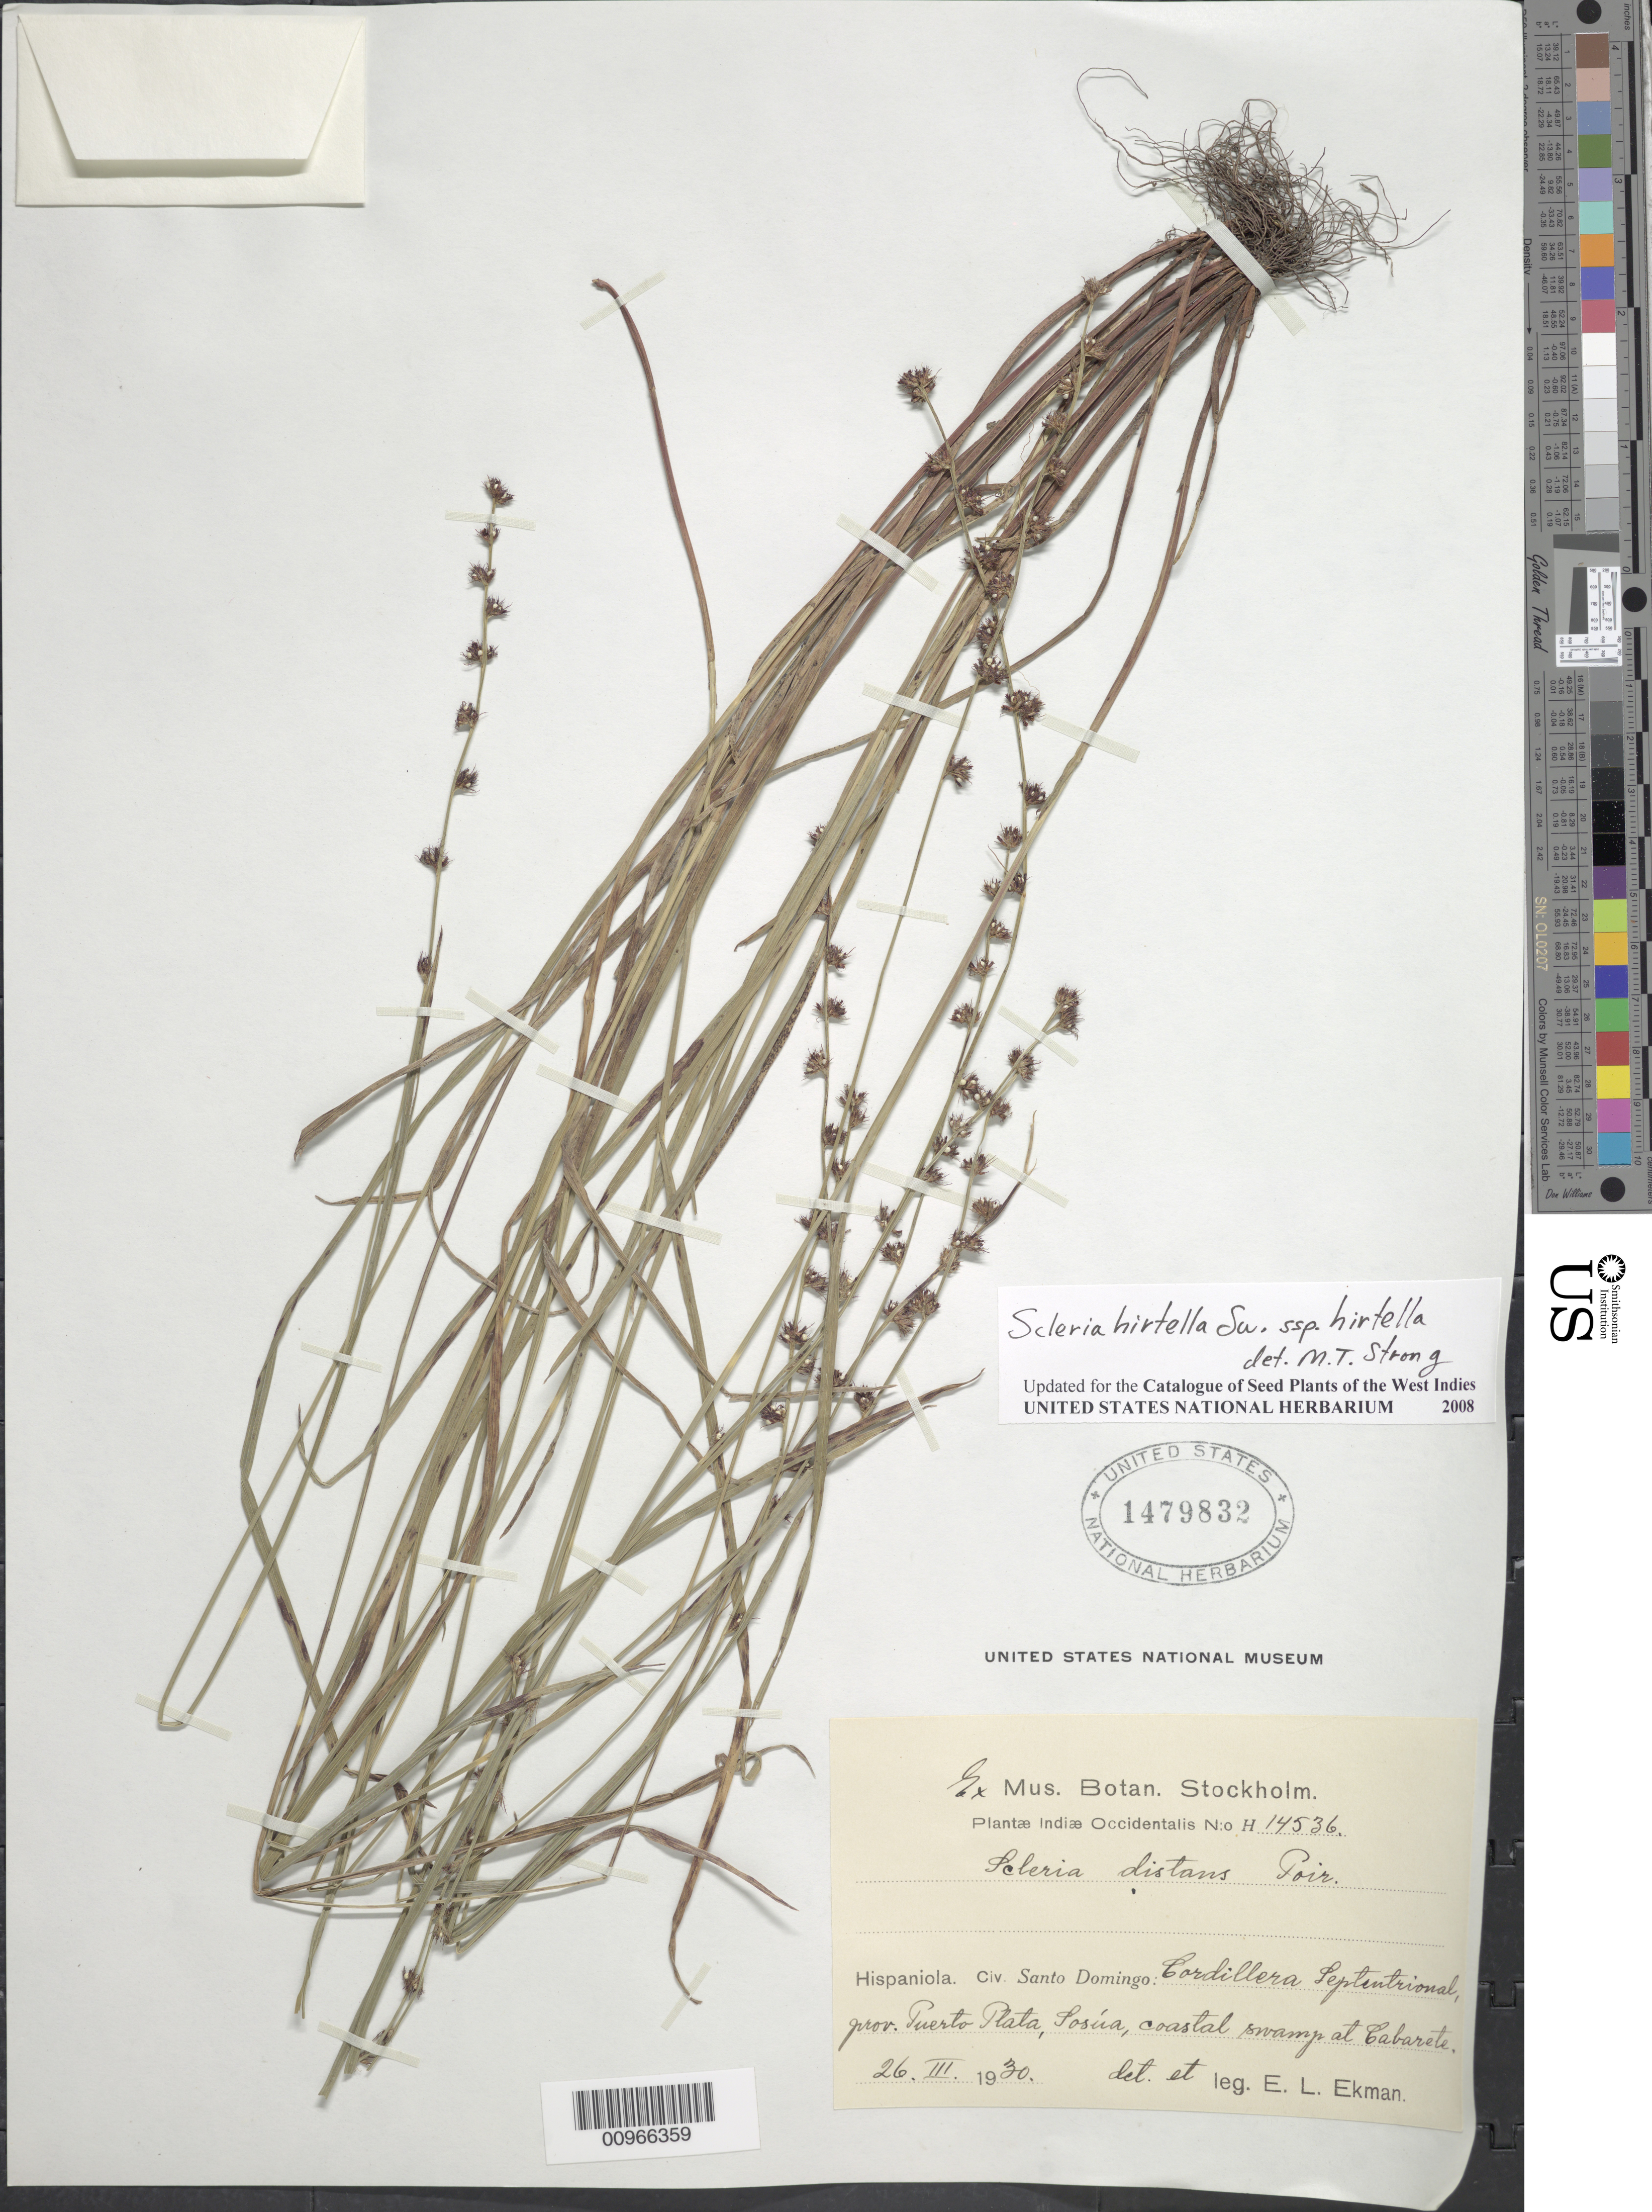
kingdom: Plantae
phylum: Tracheophyta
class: Liliopsida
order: Poales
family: Cyperaceae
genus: Scleria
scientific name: Scleria hirtella subsp. hirtella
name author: Sw.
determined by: Strong, M. T., (US), Smithsonian Institution - National Museum of Natural History (UNITED STATES)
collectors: E. L. Ekman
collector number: H 14536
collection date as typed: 26 Mar 1930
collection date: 1930-03-26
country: Dominican Republic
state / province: Puerto Plata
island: Hispaniola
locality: Cordillera Septentrional, Sosúa, at Cabarete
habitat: Coastal swamp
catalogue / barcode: US 1479832